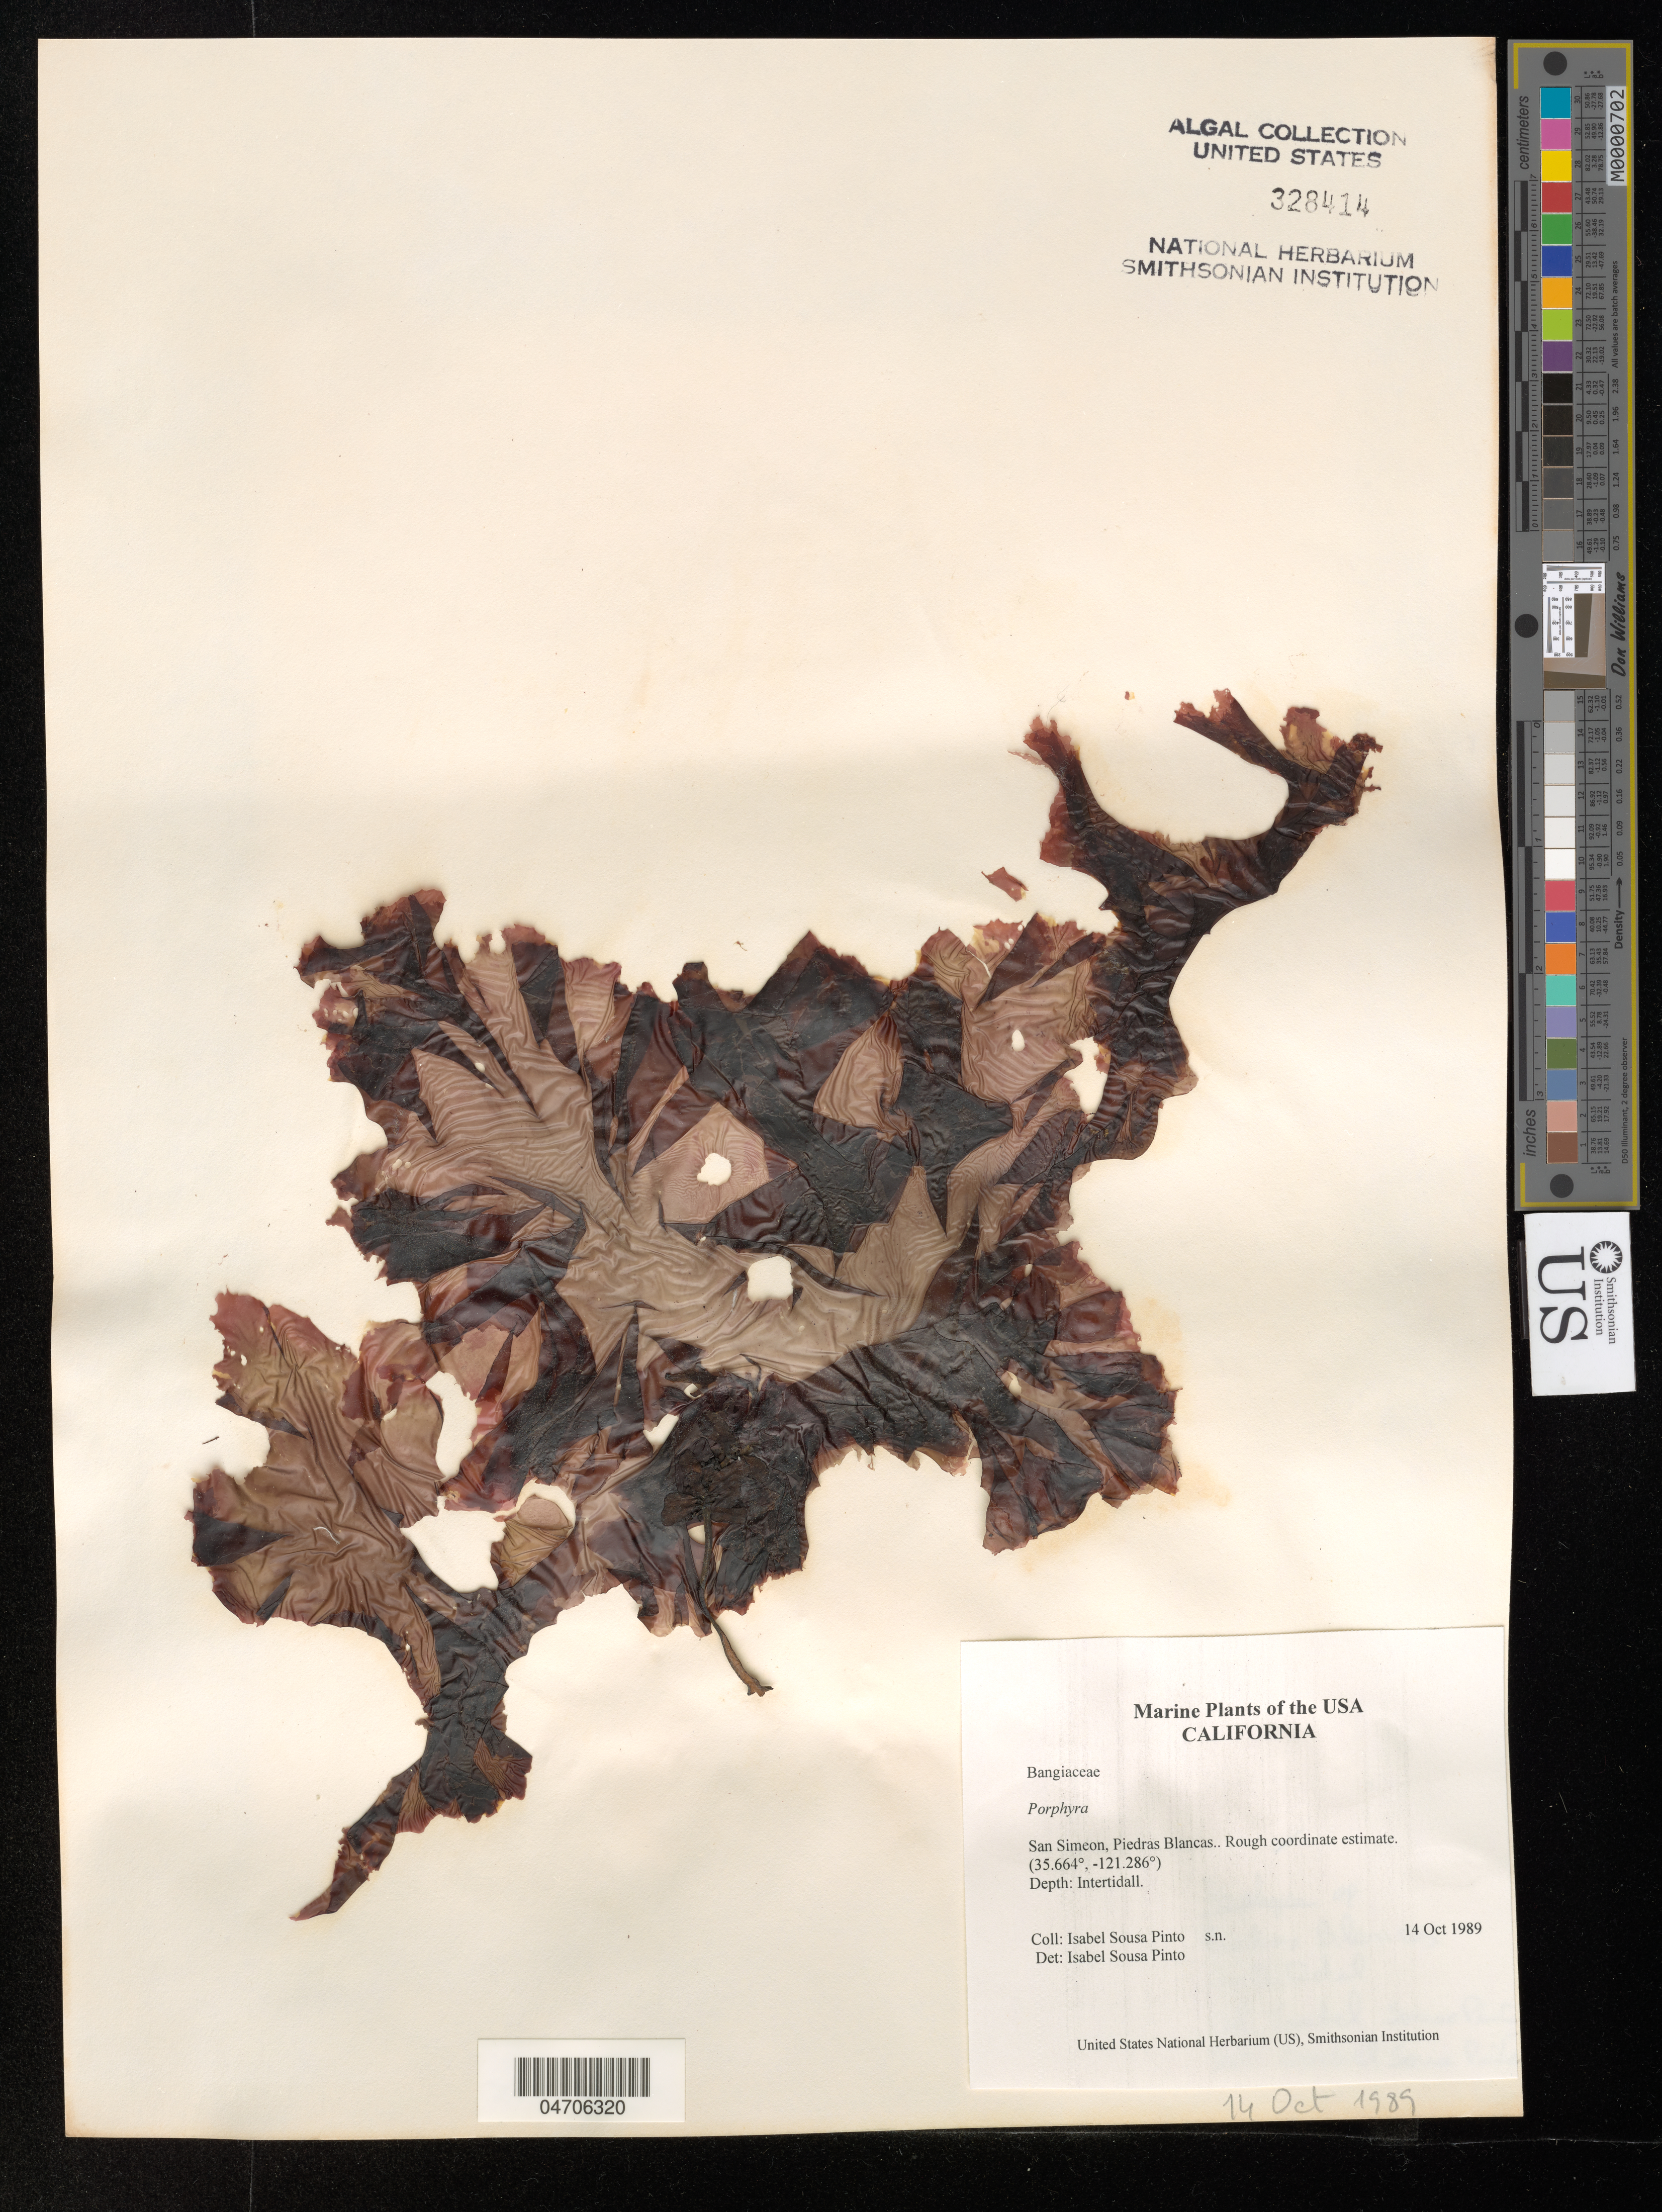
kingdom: Plantae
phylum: Rhodophyta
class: Bangiophyceae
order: Bangiales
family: Bangiaceae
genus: Porphyra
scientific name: Porphyra sp.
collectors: I. Sousa Pinto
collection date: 1989-10-14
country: United States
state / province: California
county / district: San Luis Obispo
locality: San Simeon, Piedras Blancas.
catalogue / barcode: US 328414